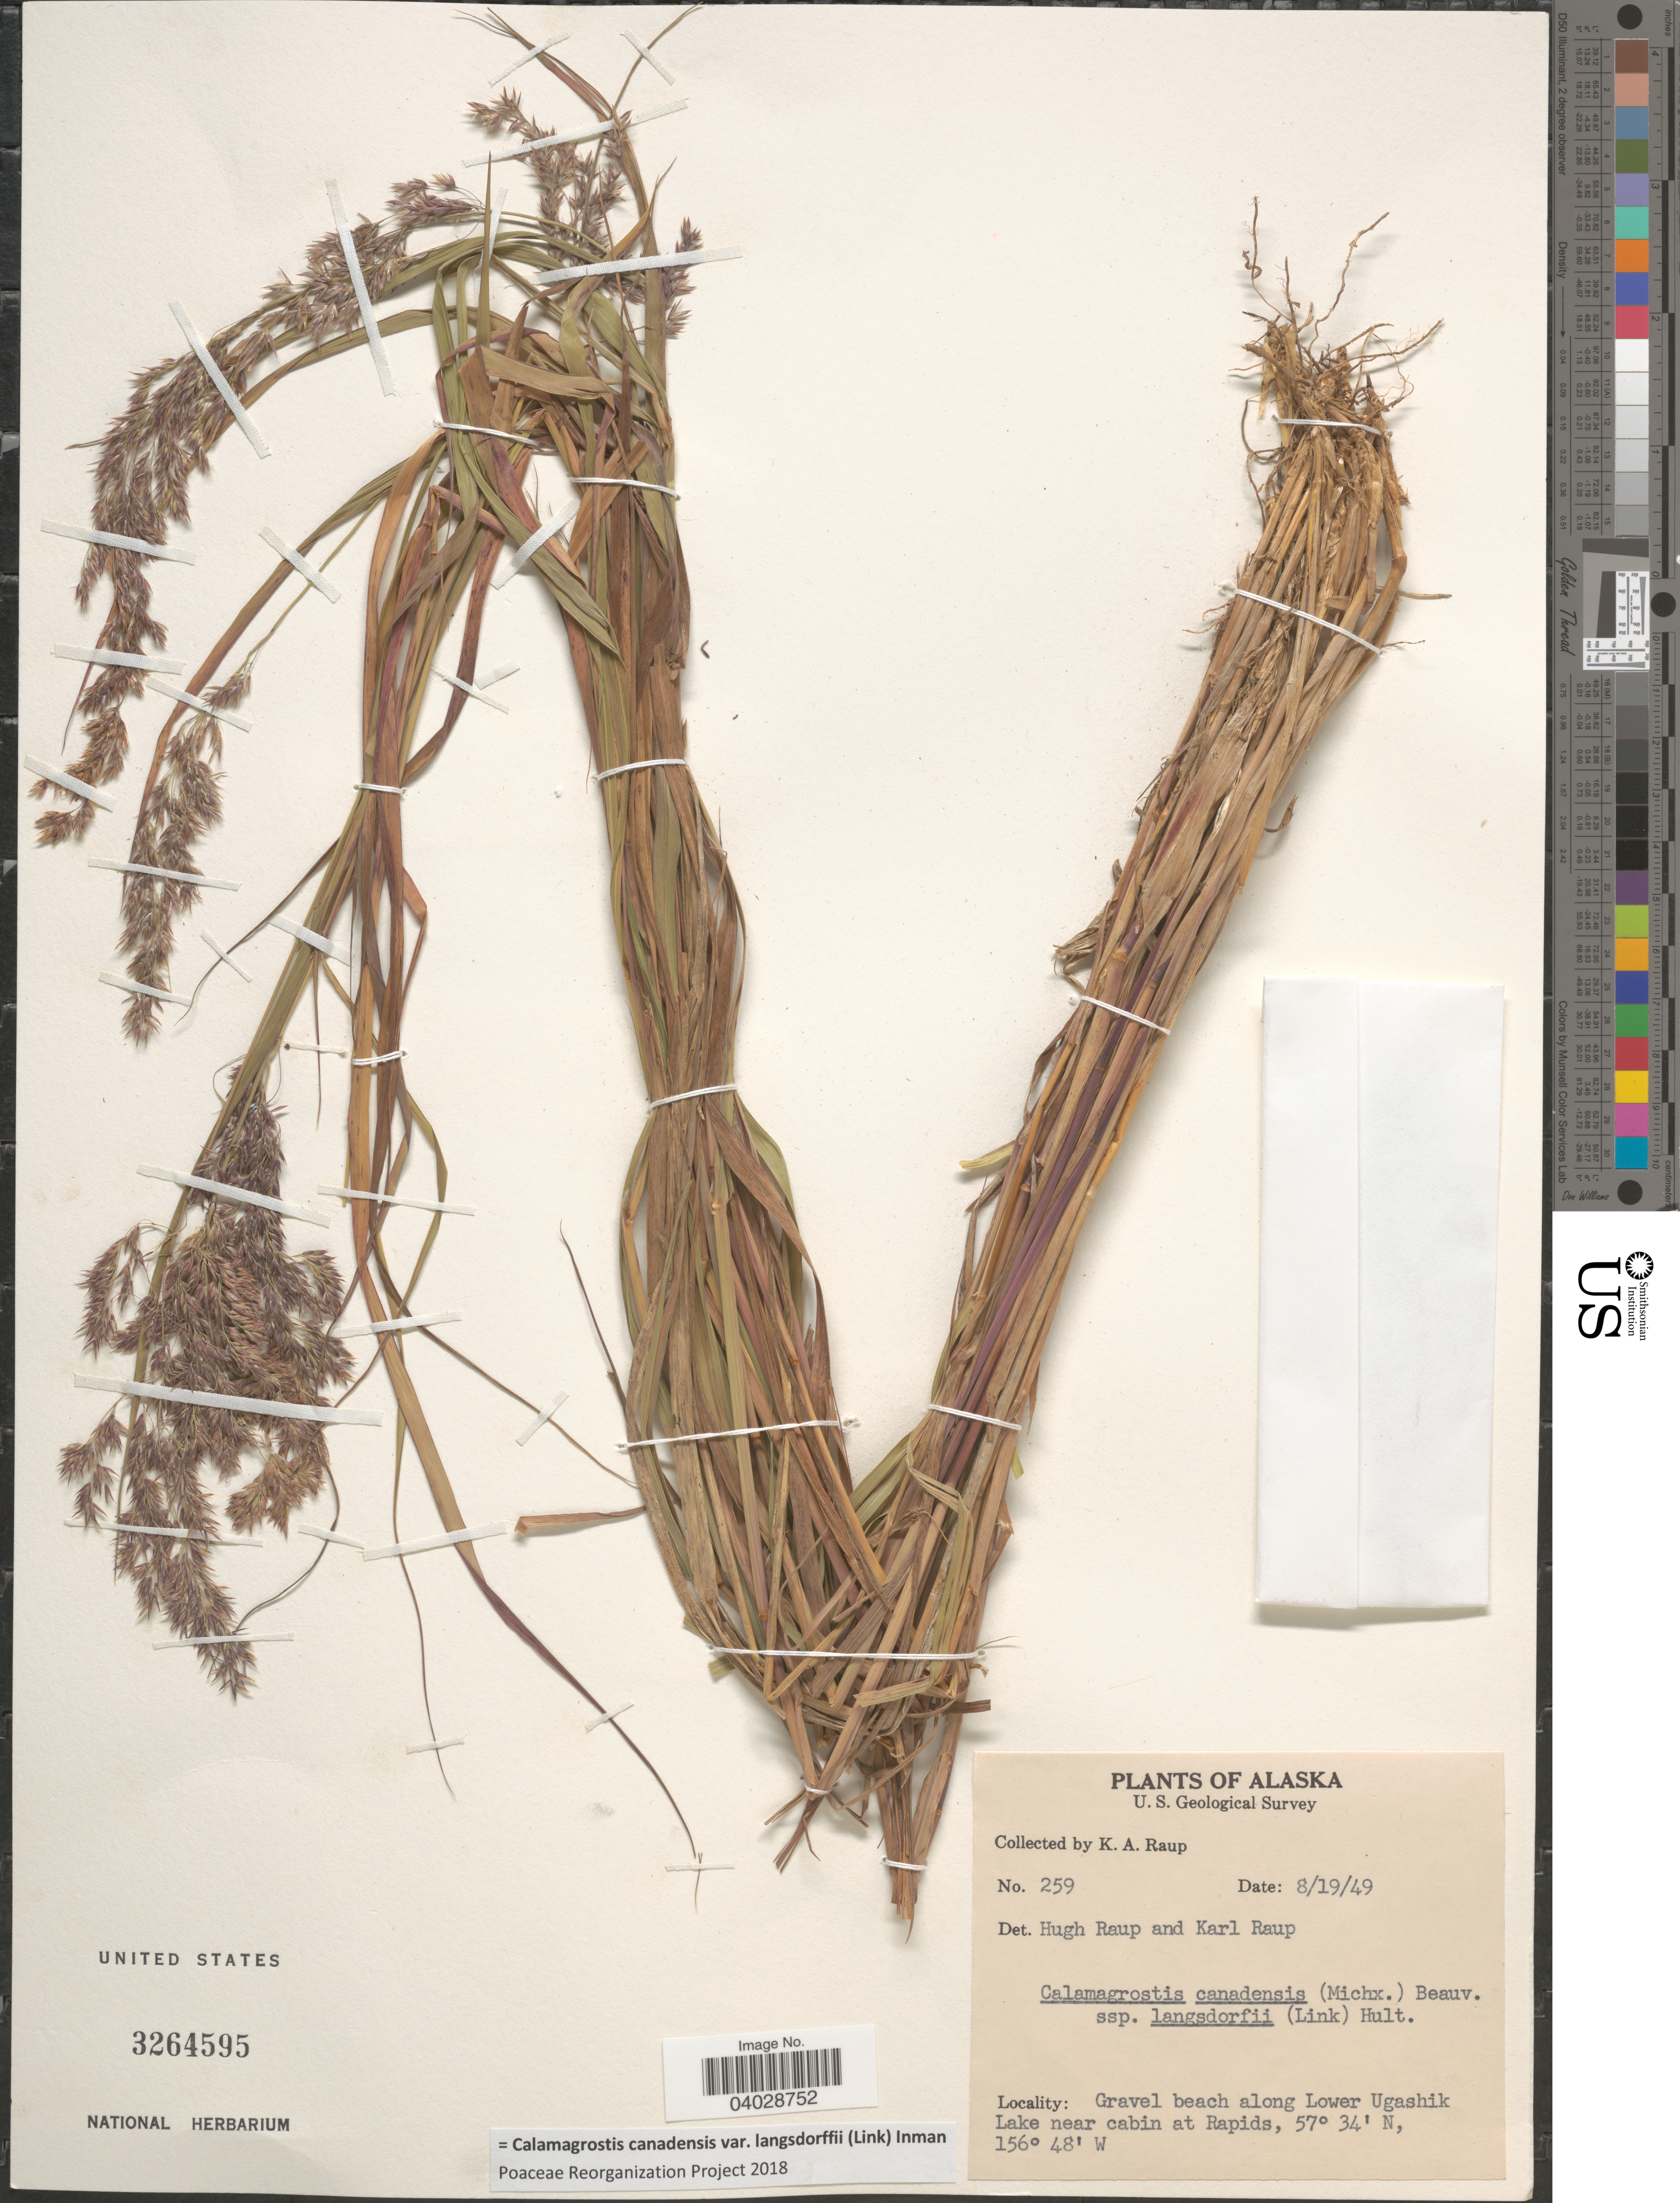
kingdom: Plantae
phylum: Tracheophyta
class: Liliopsida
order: Poales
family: Poaceae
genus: Calamagrostis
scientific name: Calamagrostis canadensis var. langsdorffii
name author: (Link) Inman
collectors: K. Raup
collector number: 259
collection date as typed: Transcribed d/m/y: 19/8/49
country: United States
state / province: Alaska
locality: Gravel beach along Lower Ugashik Lake near cabin at Rapids.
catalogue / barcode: US 3264595